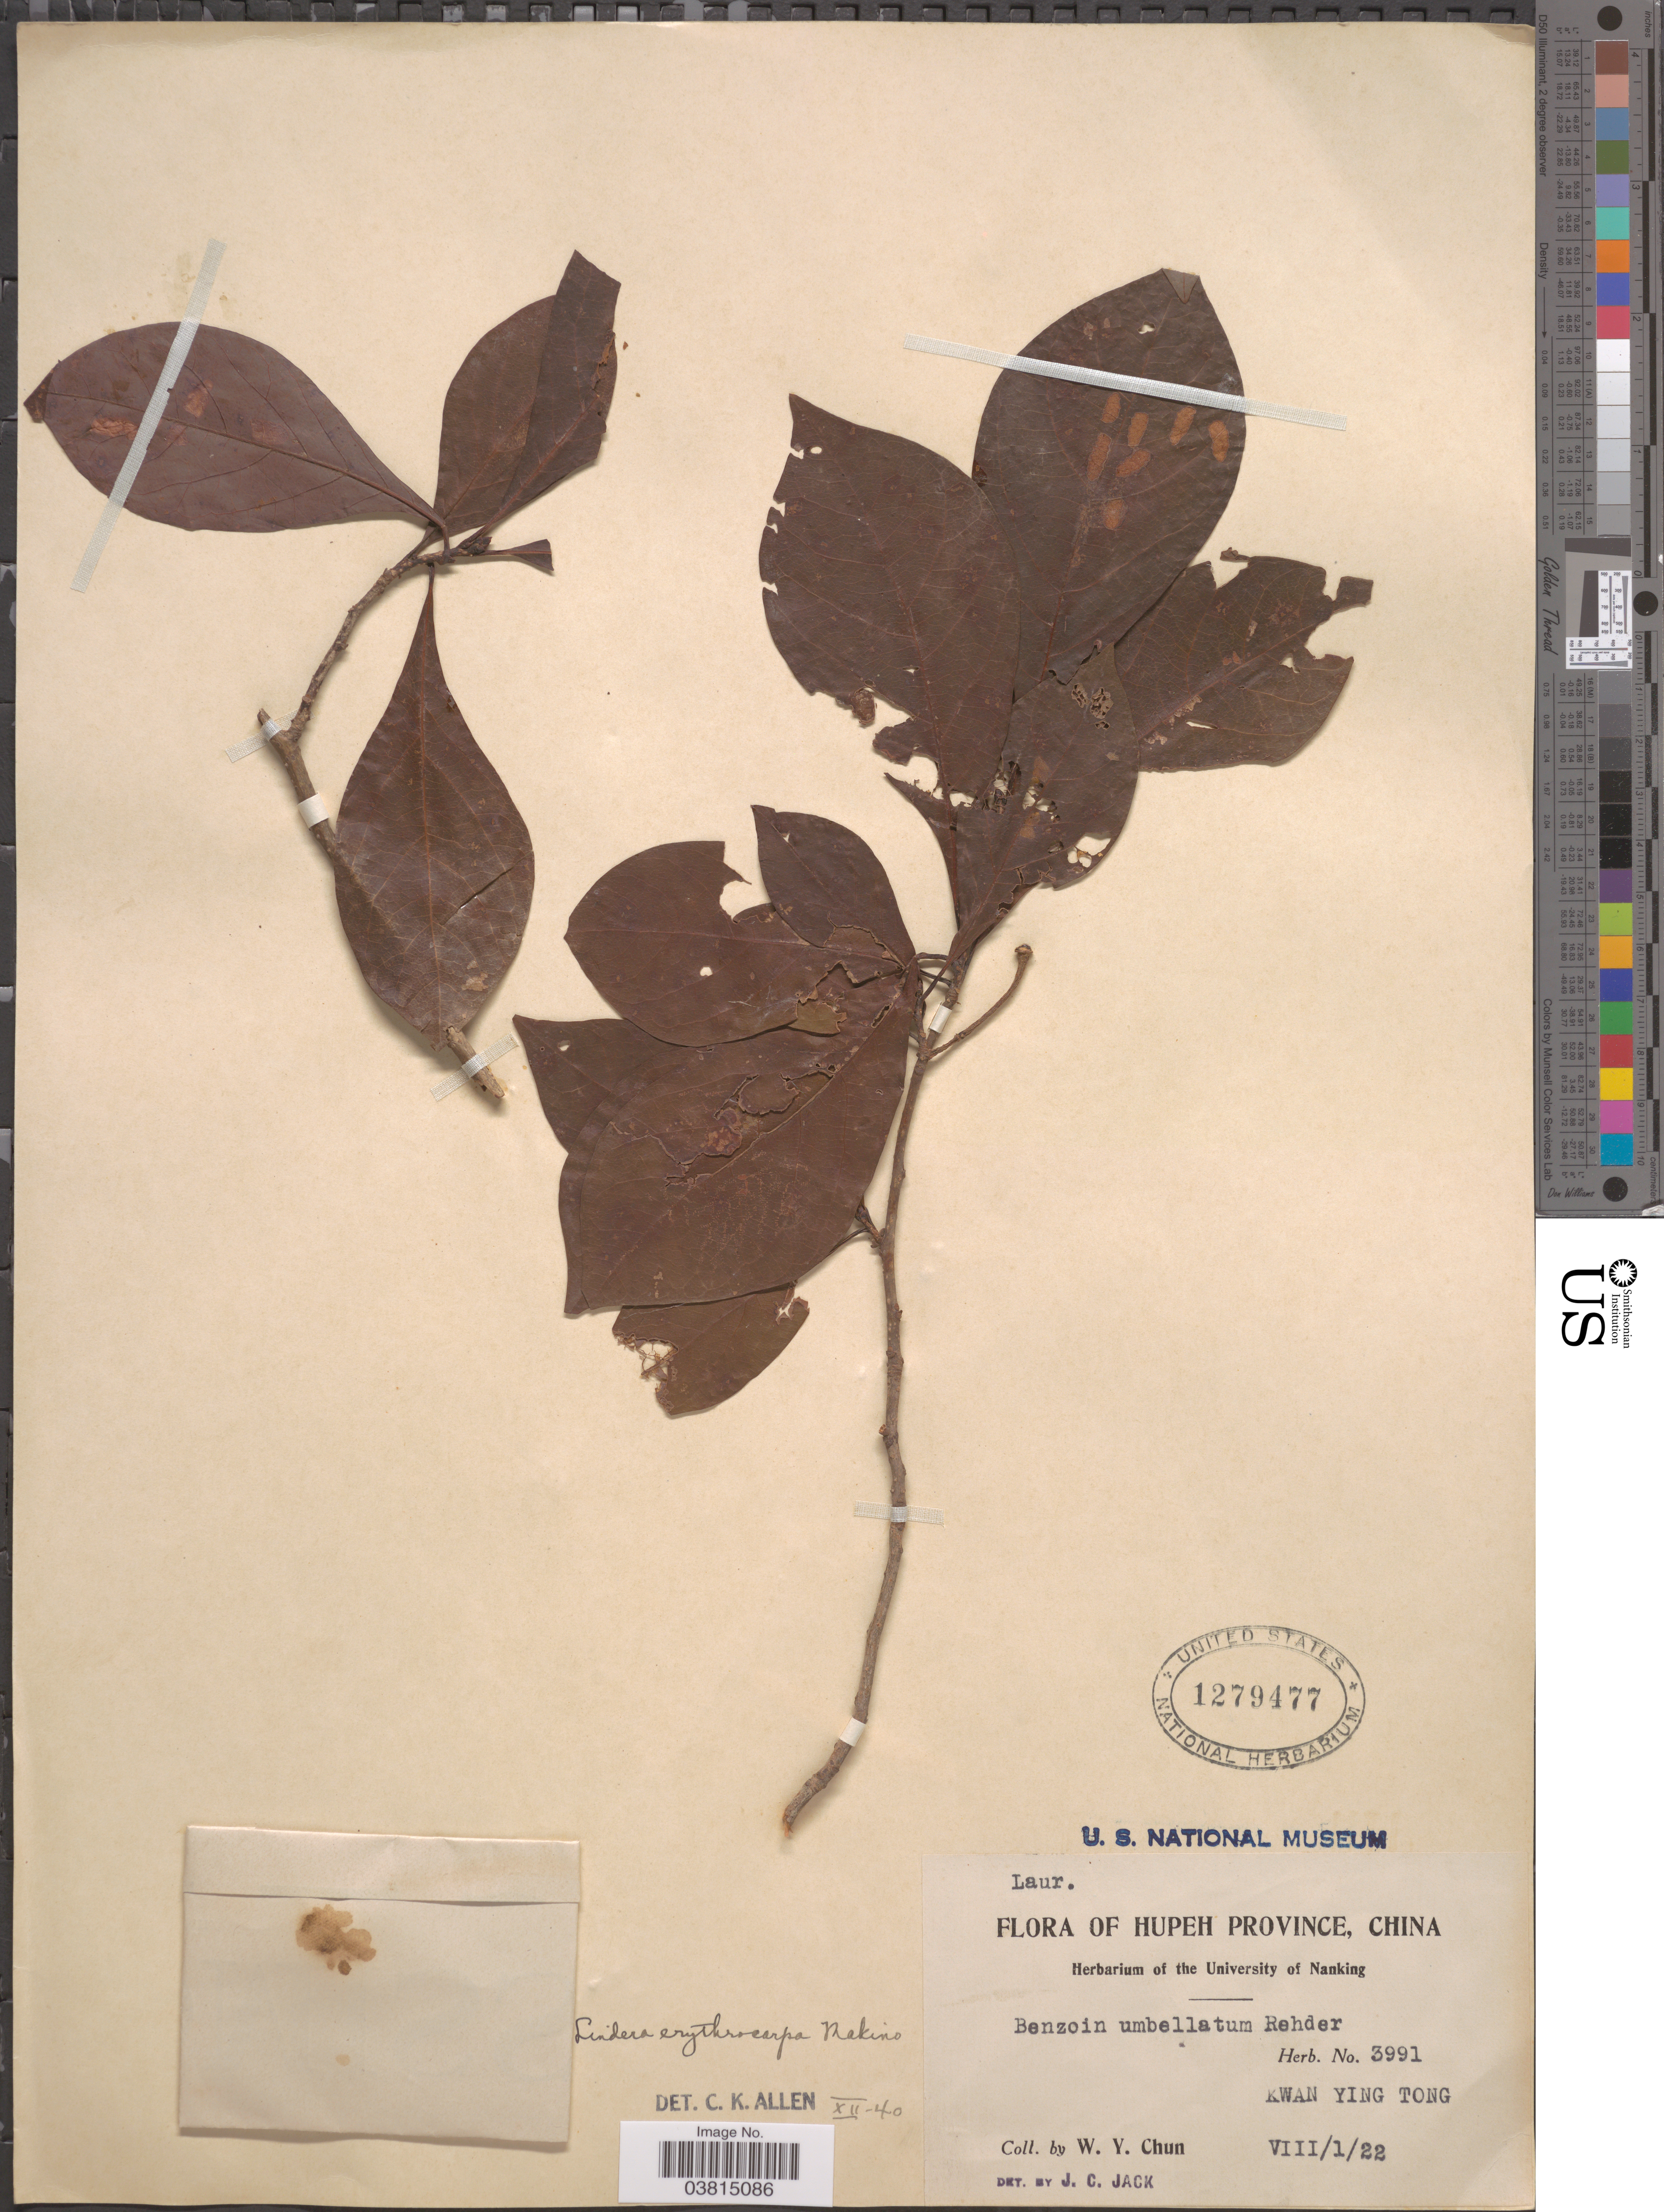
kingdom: Plantae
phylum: Tracheophyta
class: Magnoliopsida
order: Laurales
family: Lauraceae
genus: Lindera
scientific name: Lindera erythrocarpa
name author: Makino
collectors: W. Y. Chun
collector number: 3991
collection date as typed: Transcribed d/m/y: 1/8/22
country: China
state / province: Hubei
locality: Hupeh Province. Kwan Ying Tong.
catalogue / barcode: US 1279477